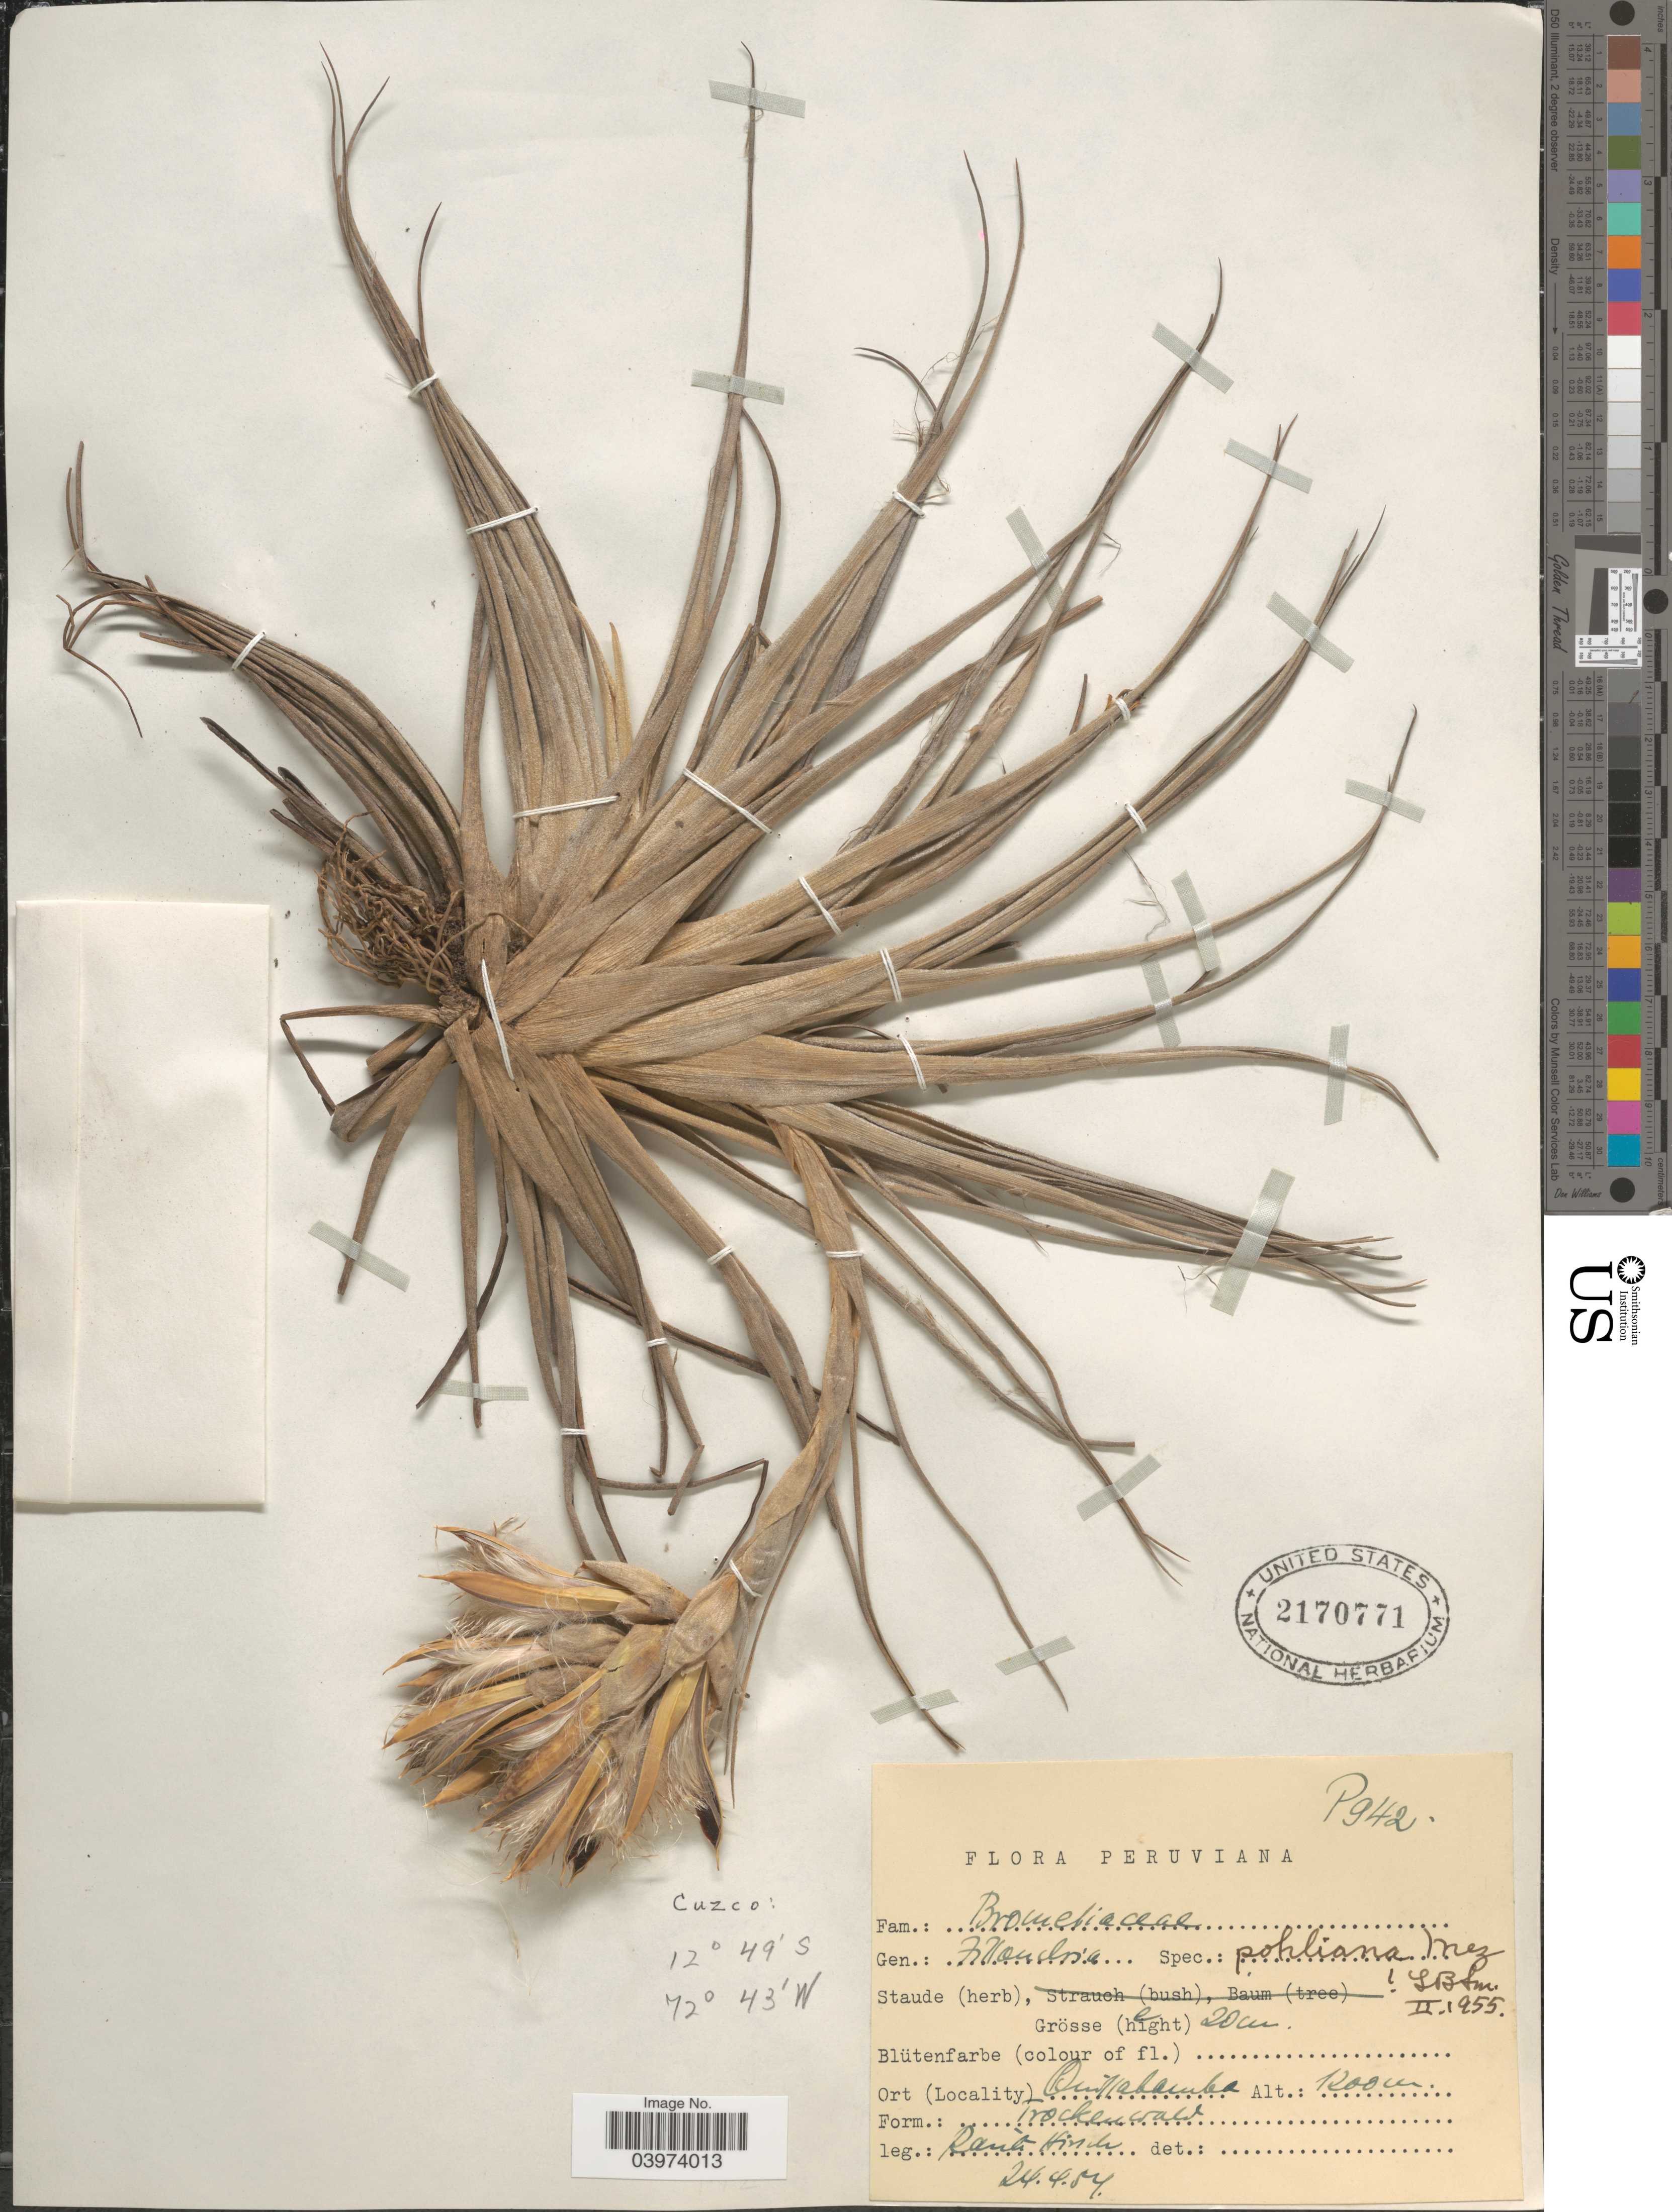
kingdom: Plantae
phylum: Tracheophyta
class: Liliopsida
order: Poales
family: Bromeliaceae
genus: Tillandsia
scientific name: Tillandsia pohliana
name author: Mez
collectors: -. Rauh & Hirsch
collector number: P942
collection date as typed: Transcribed d/m/y: 24/4/54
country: Peru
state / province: Cusco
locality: Cuzco: Quillabamba.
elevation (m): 1200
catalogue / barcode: US 2170771